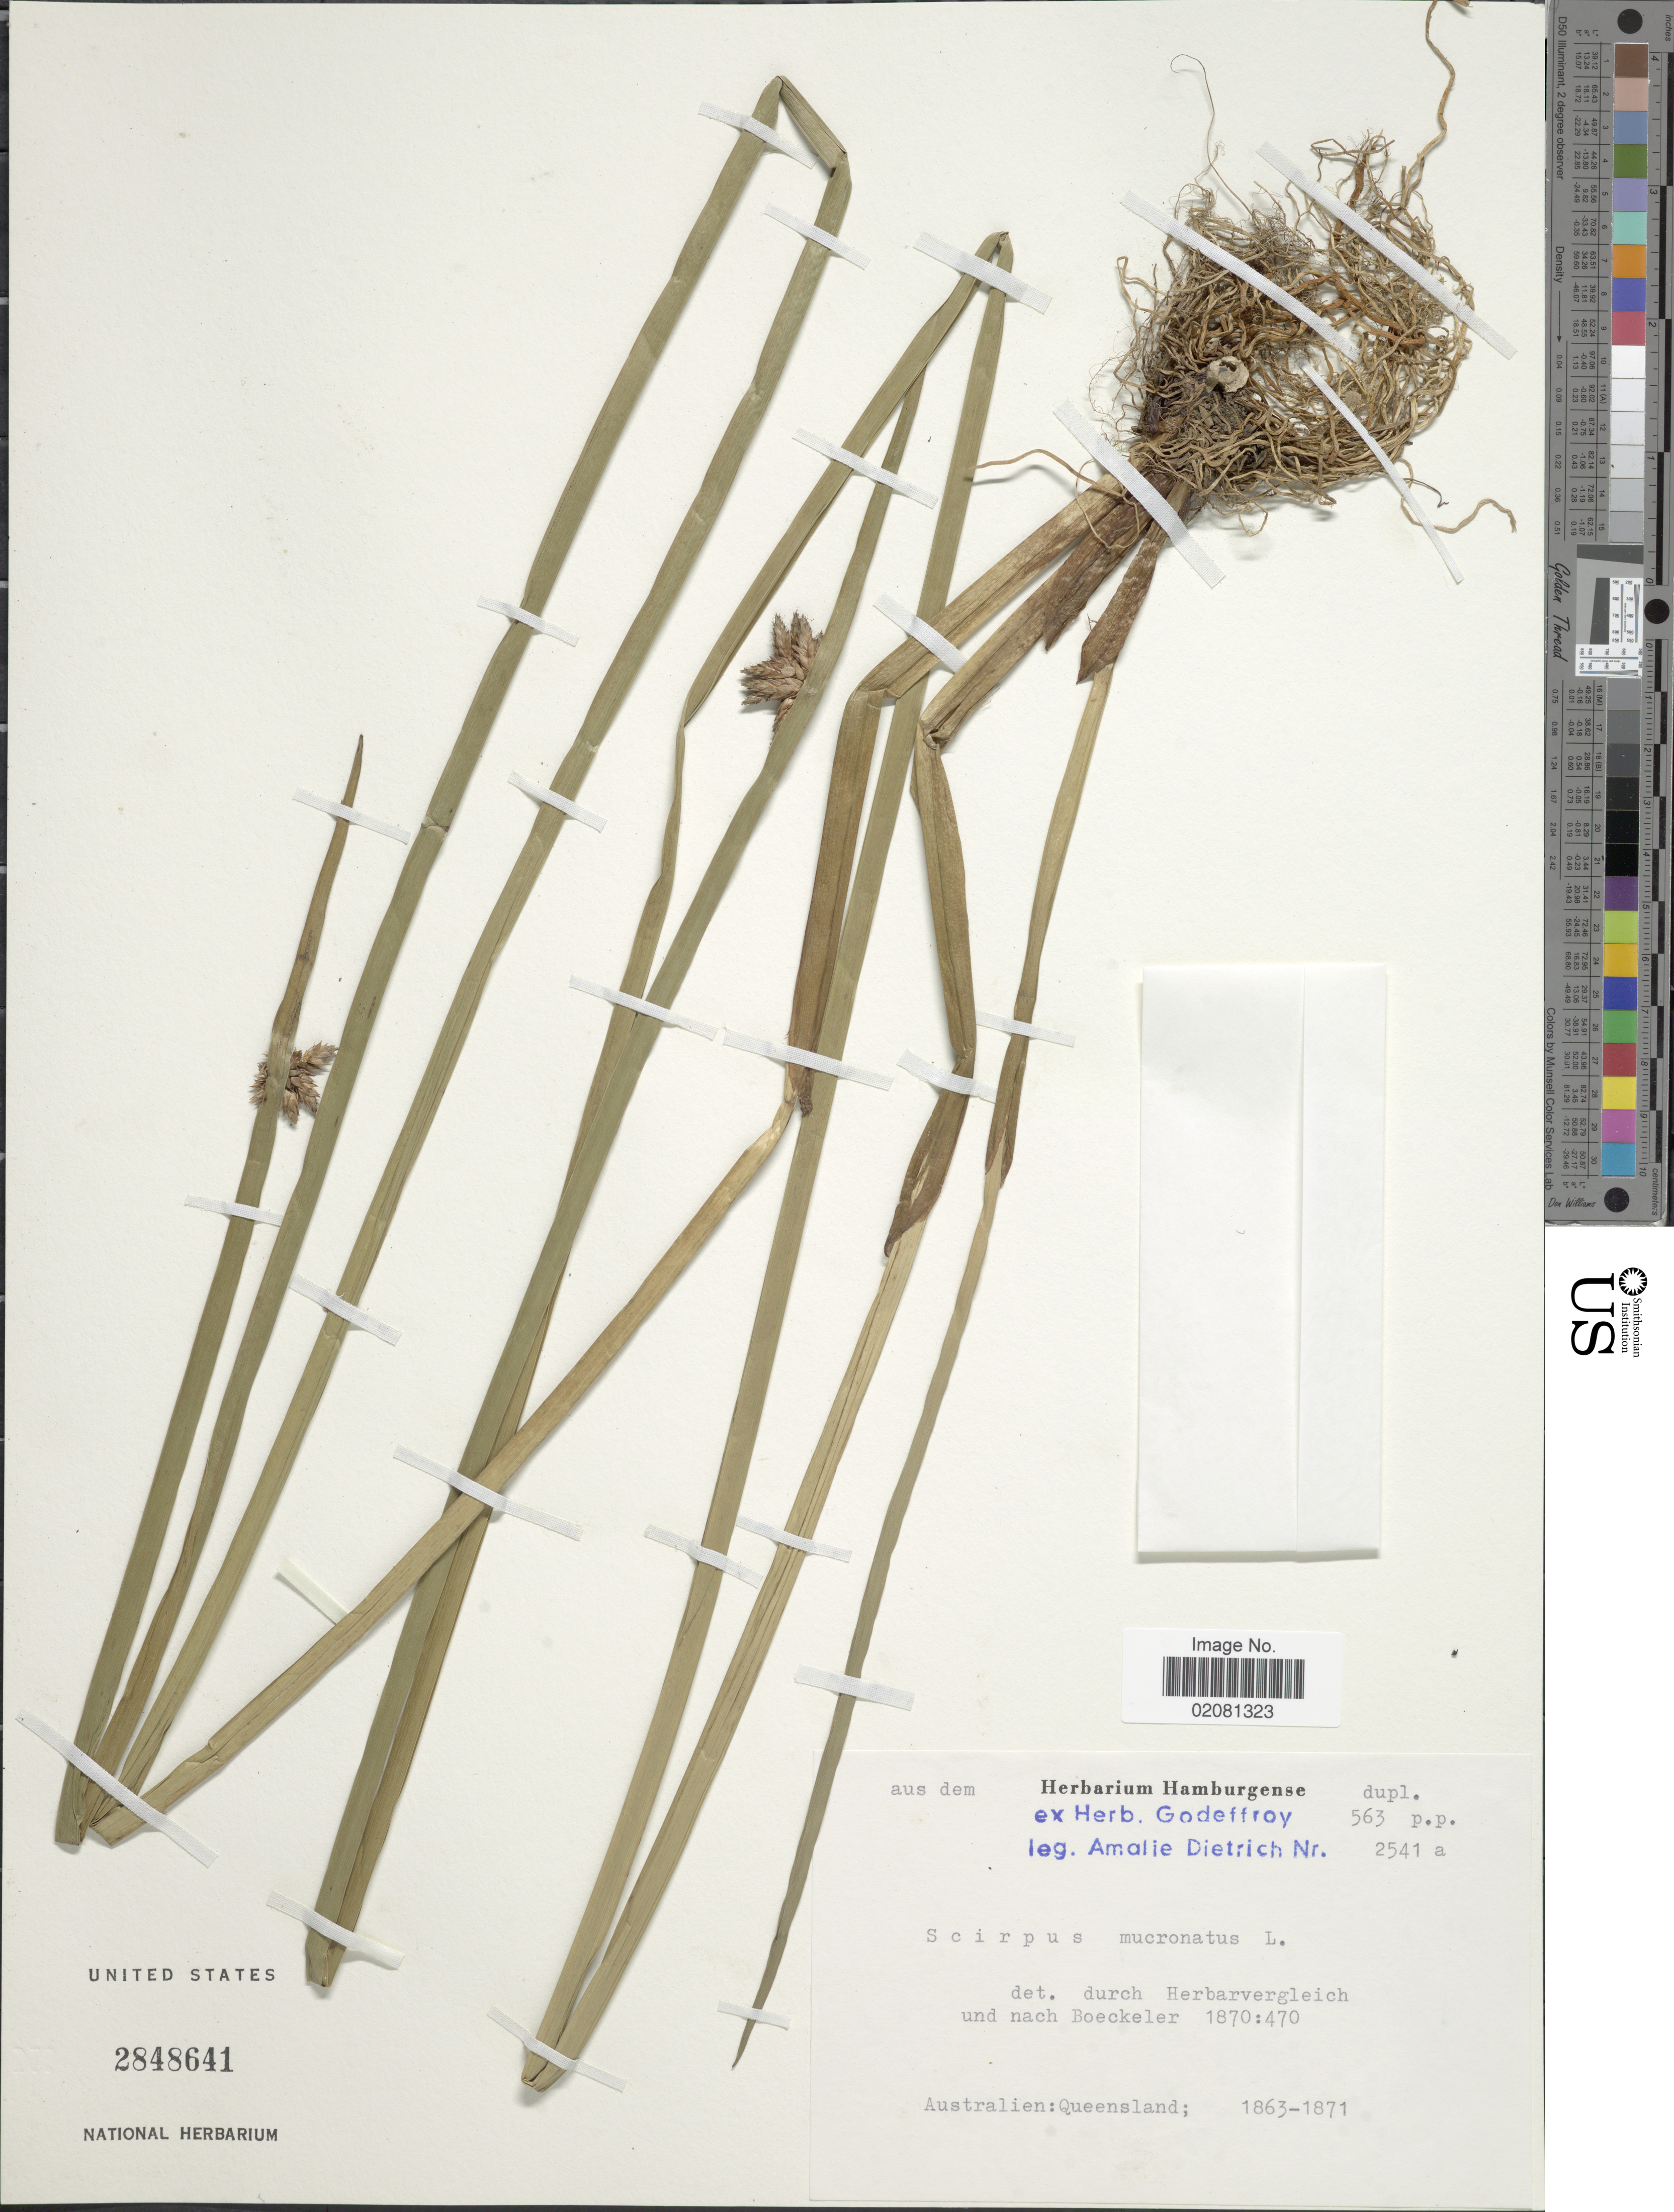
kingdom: Plantae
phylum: Tracheophyta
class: Liliopsida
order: Poales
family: Cyperaceae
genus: Schoenoplectus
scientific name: Schoenoplectus mucronatus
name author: (L.) Palla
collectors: A. Dietrich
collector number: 2541a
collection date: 1863/1871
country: Australia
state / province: Queensland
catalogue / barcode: US 2848641